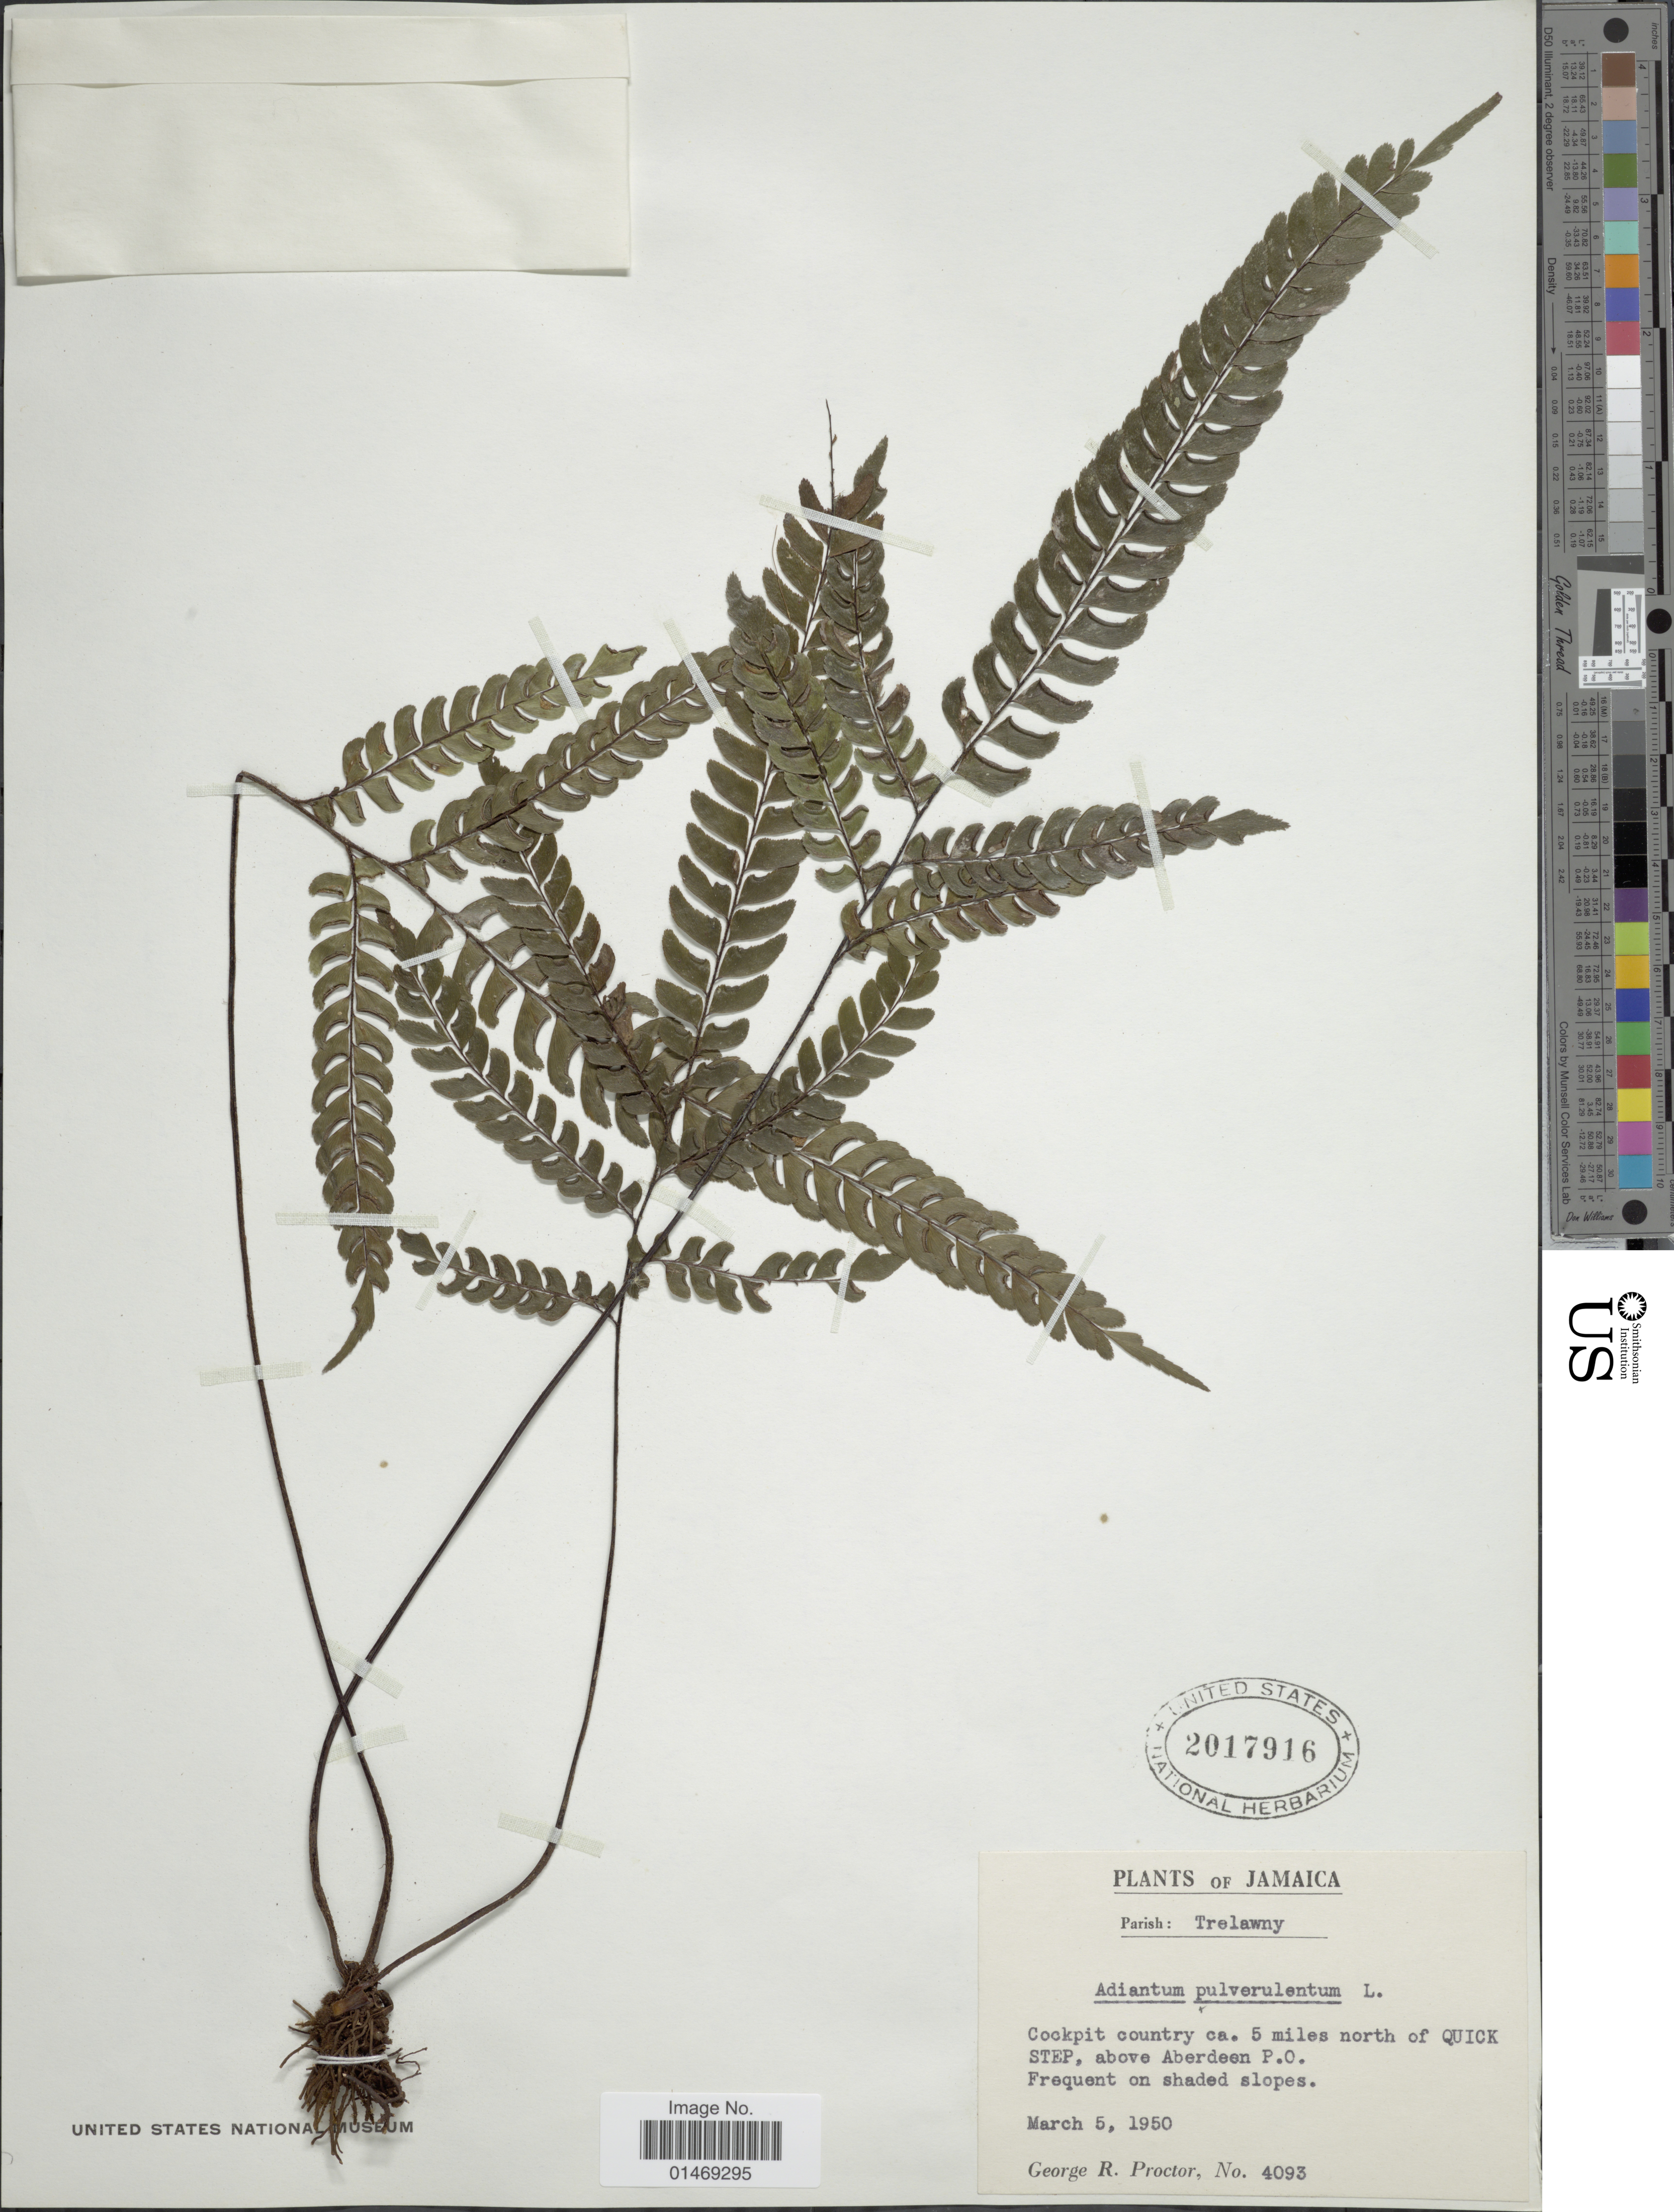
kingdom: Plantae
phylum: Tracheophyta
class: Polypodiopsida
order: Polypodiales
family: Pteridaceae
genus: Adiantum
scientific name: Adiantum pulverulentum var. caudatum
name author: Jenman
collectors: G. Proctor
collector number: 4093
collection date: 1950-03-05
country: Jamaica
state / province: Trelawny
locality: Cockpit country ca. 5 miles north of QUICK STEP, above Aberdeen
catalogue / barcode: US 2017916